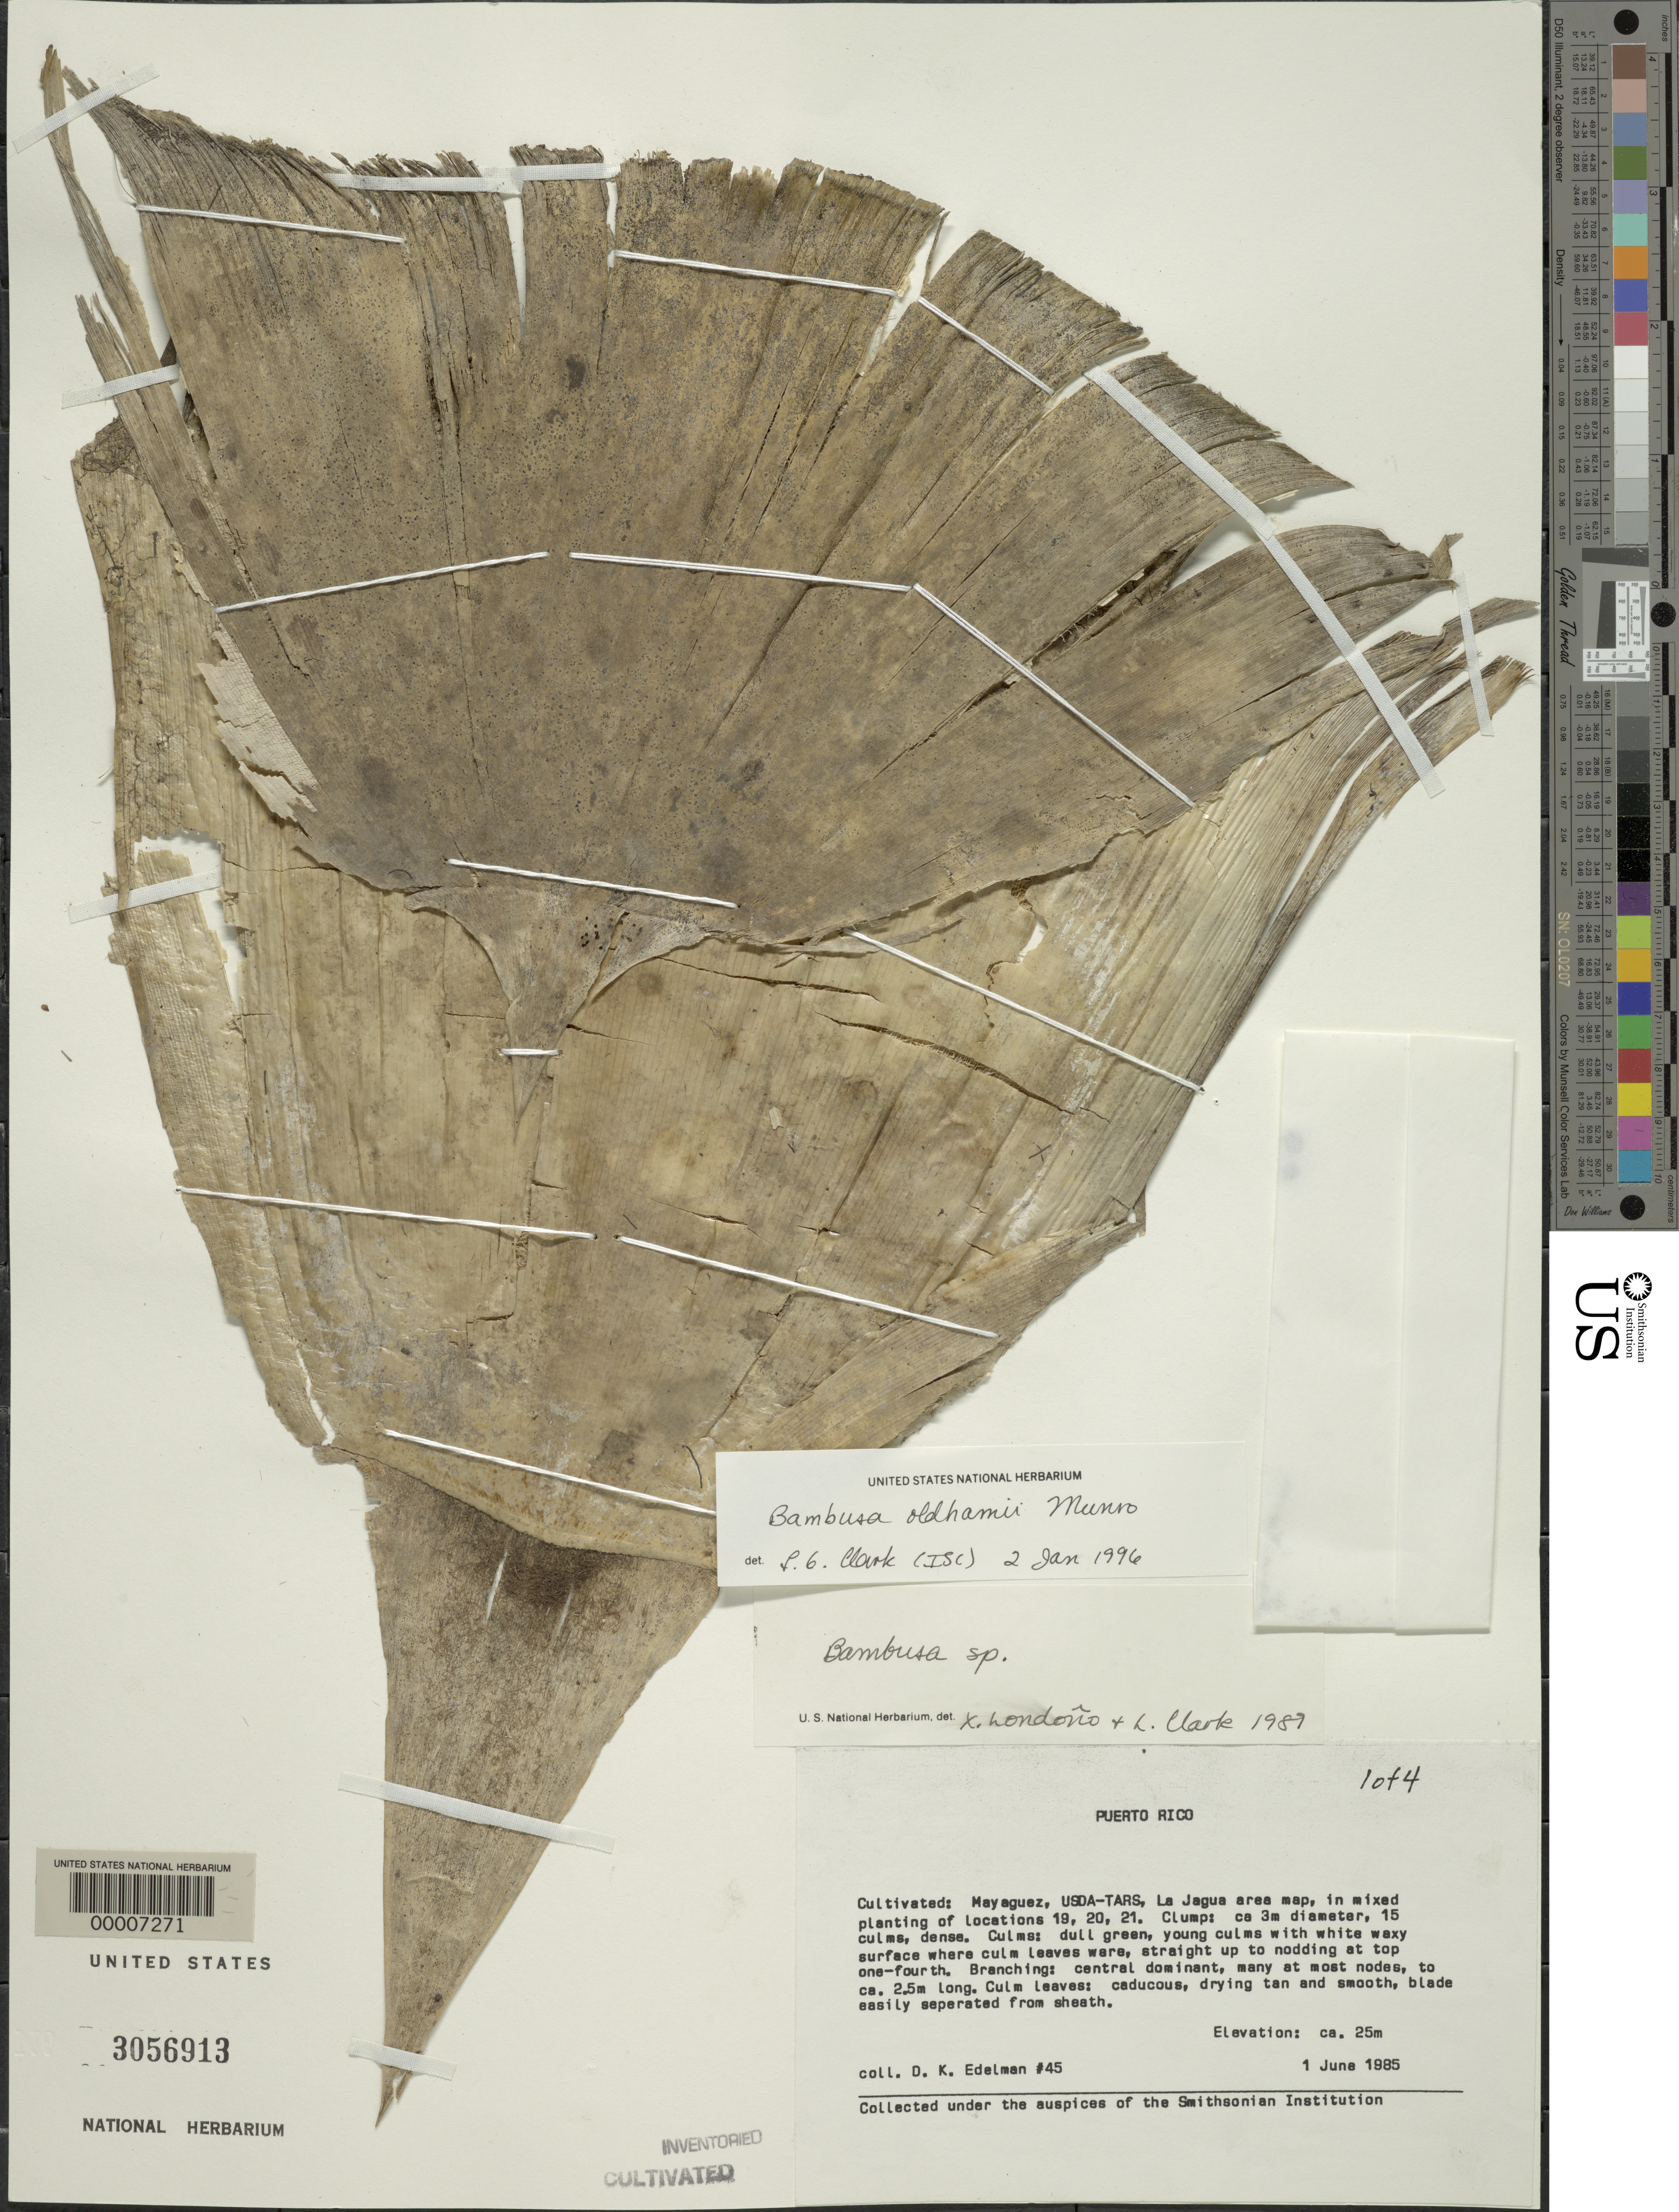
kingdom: Plantae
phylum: Tracheophyta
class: Liliopsida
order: Poales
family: Poaceae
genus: Bambusa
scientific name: Bambusa oldhamii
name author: Munro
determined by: Clark, Lynn G., (ISC), Iowa State University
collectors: D. Edelman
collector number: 45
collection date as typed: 01 Jun 1985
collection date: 1985-06-01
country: Puerto Rico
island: Greater Antilles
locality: Mayaquez, usda-tars, la jagua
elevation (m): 25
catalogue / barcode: US 3056913